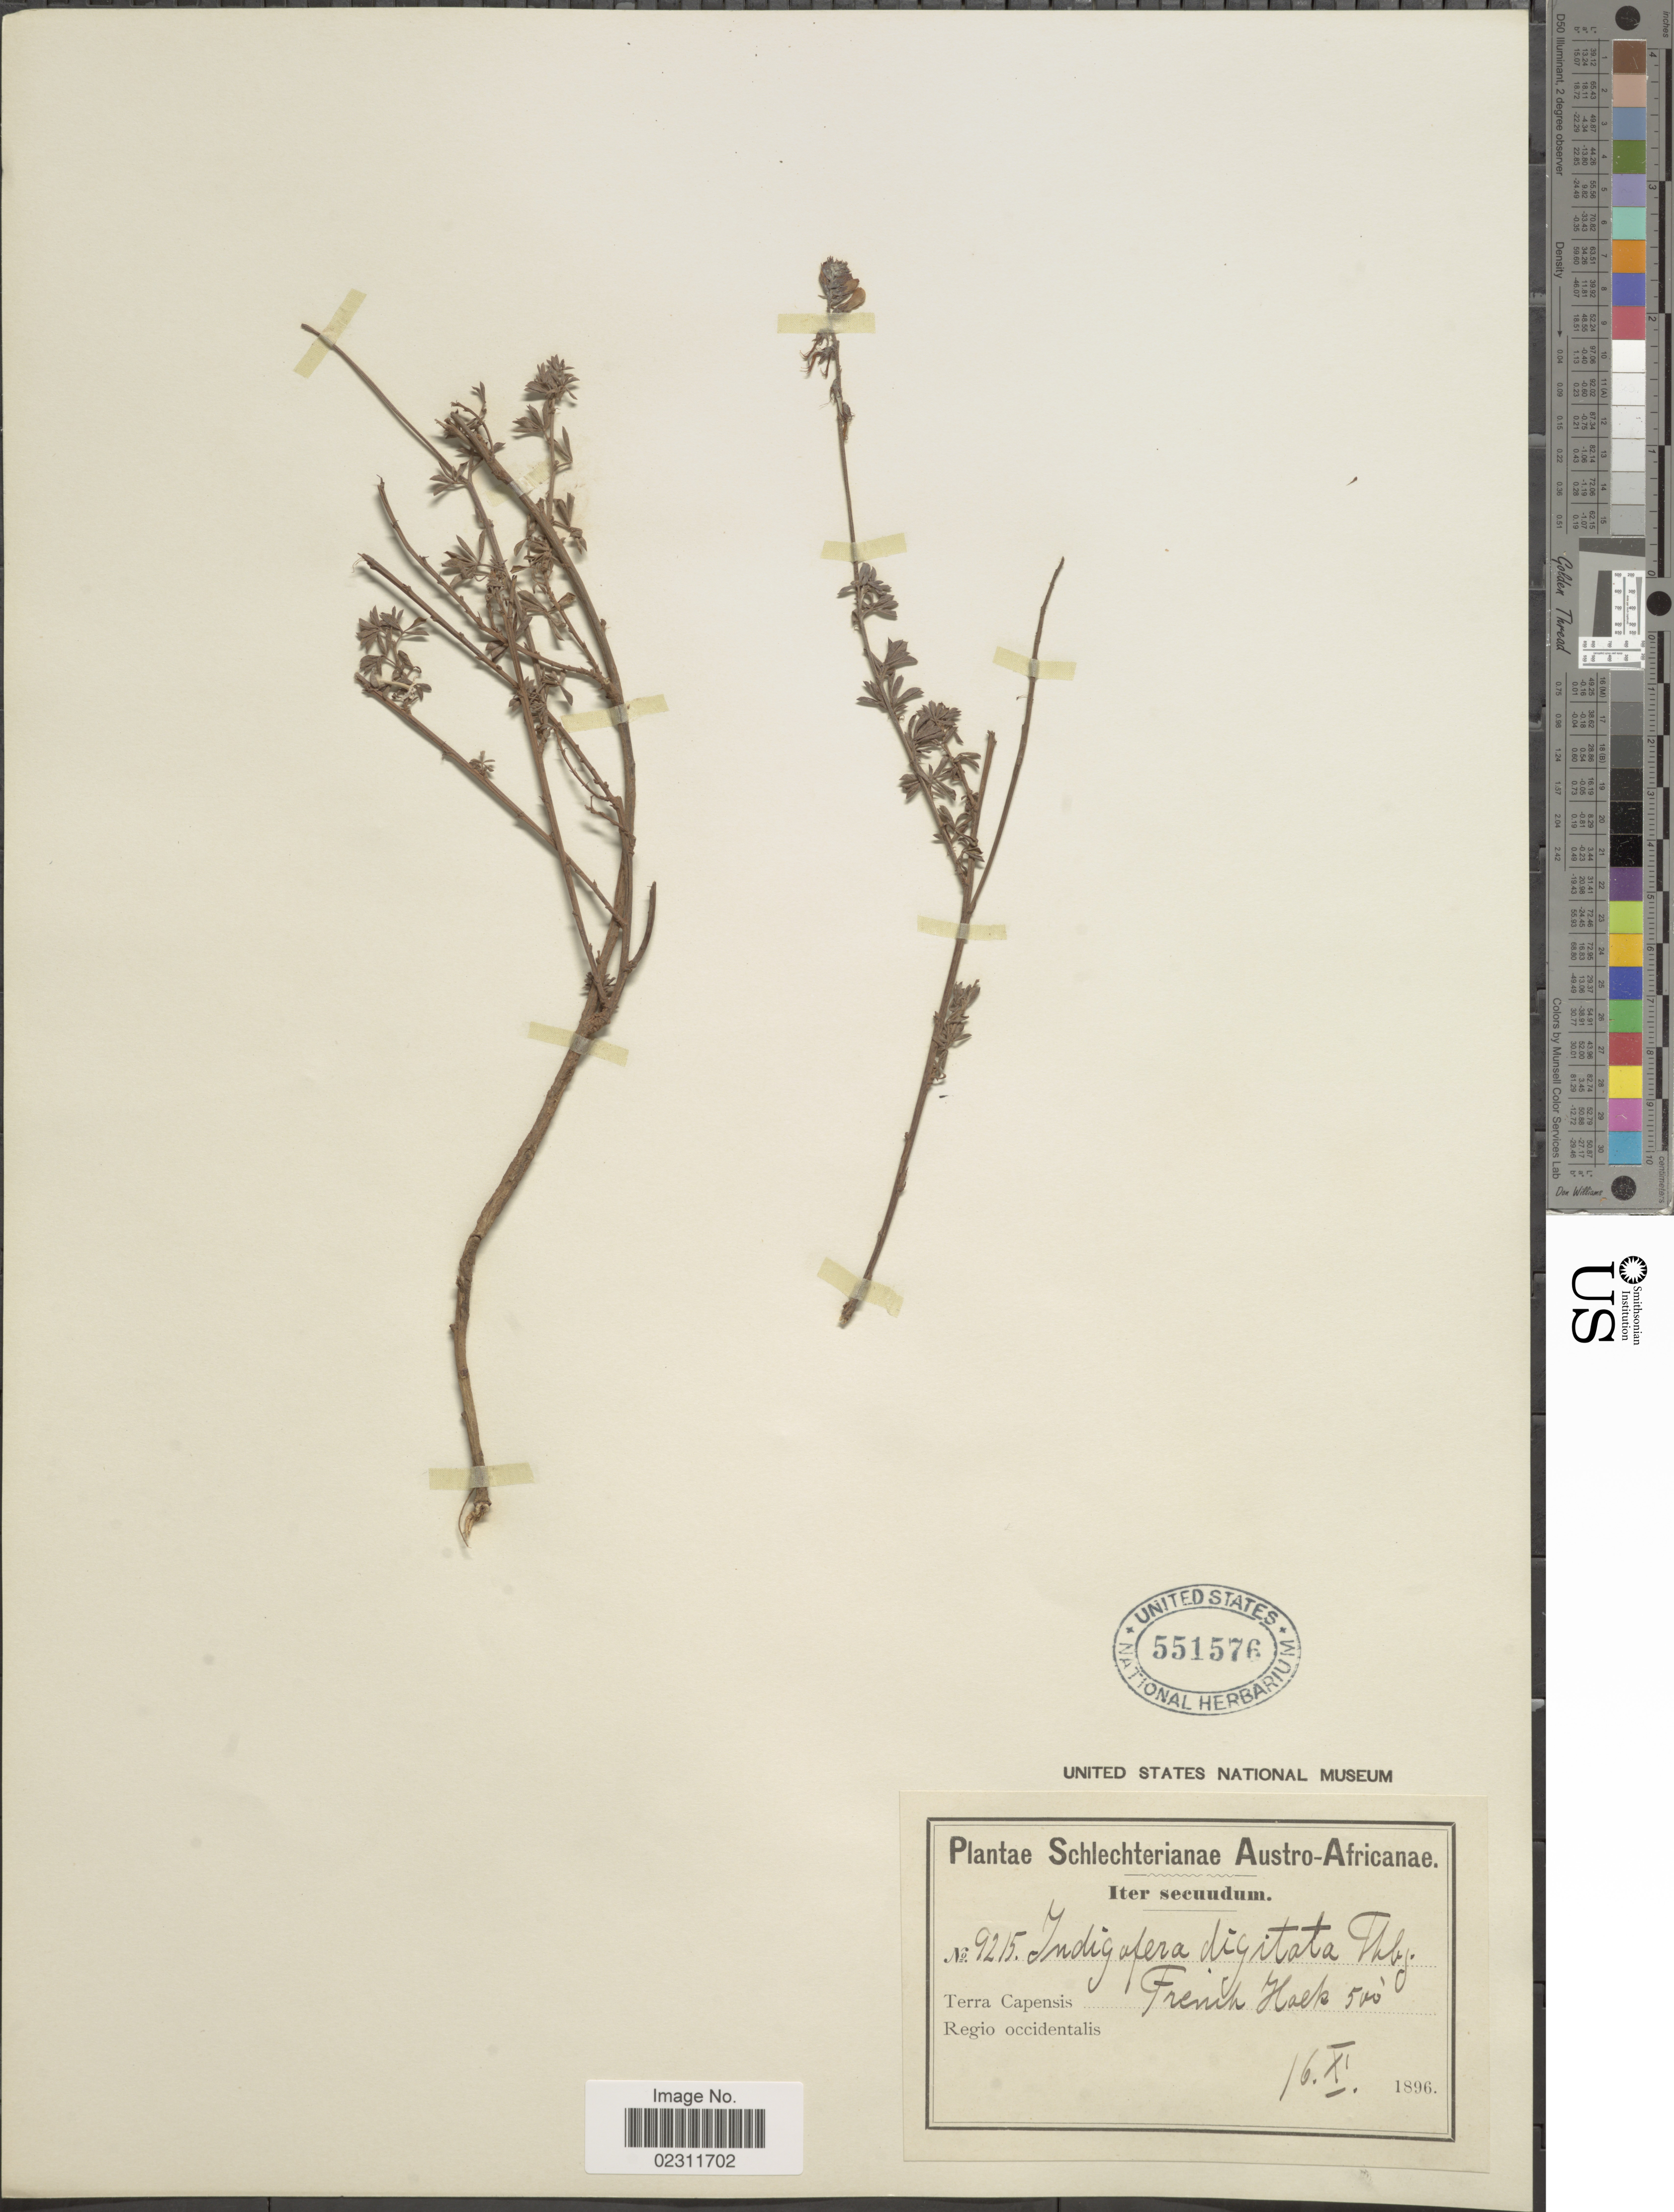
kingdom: Plantae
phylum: Tracheophyta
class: Magnoliopsida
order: Fabales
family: Fabaceae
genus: Indigofera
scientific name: Indigofera digitata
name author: Thunb.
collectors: Schlechter, --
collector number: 9215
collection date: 1896-11-16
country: South Africa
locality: Austro-Africanae, French Hoek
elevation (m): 152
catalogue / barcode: US 551576